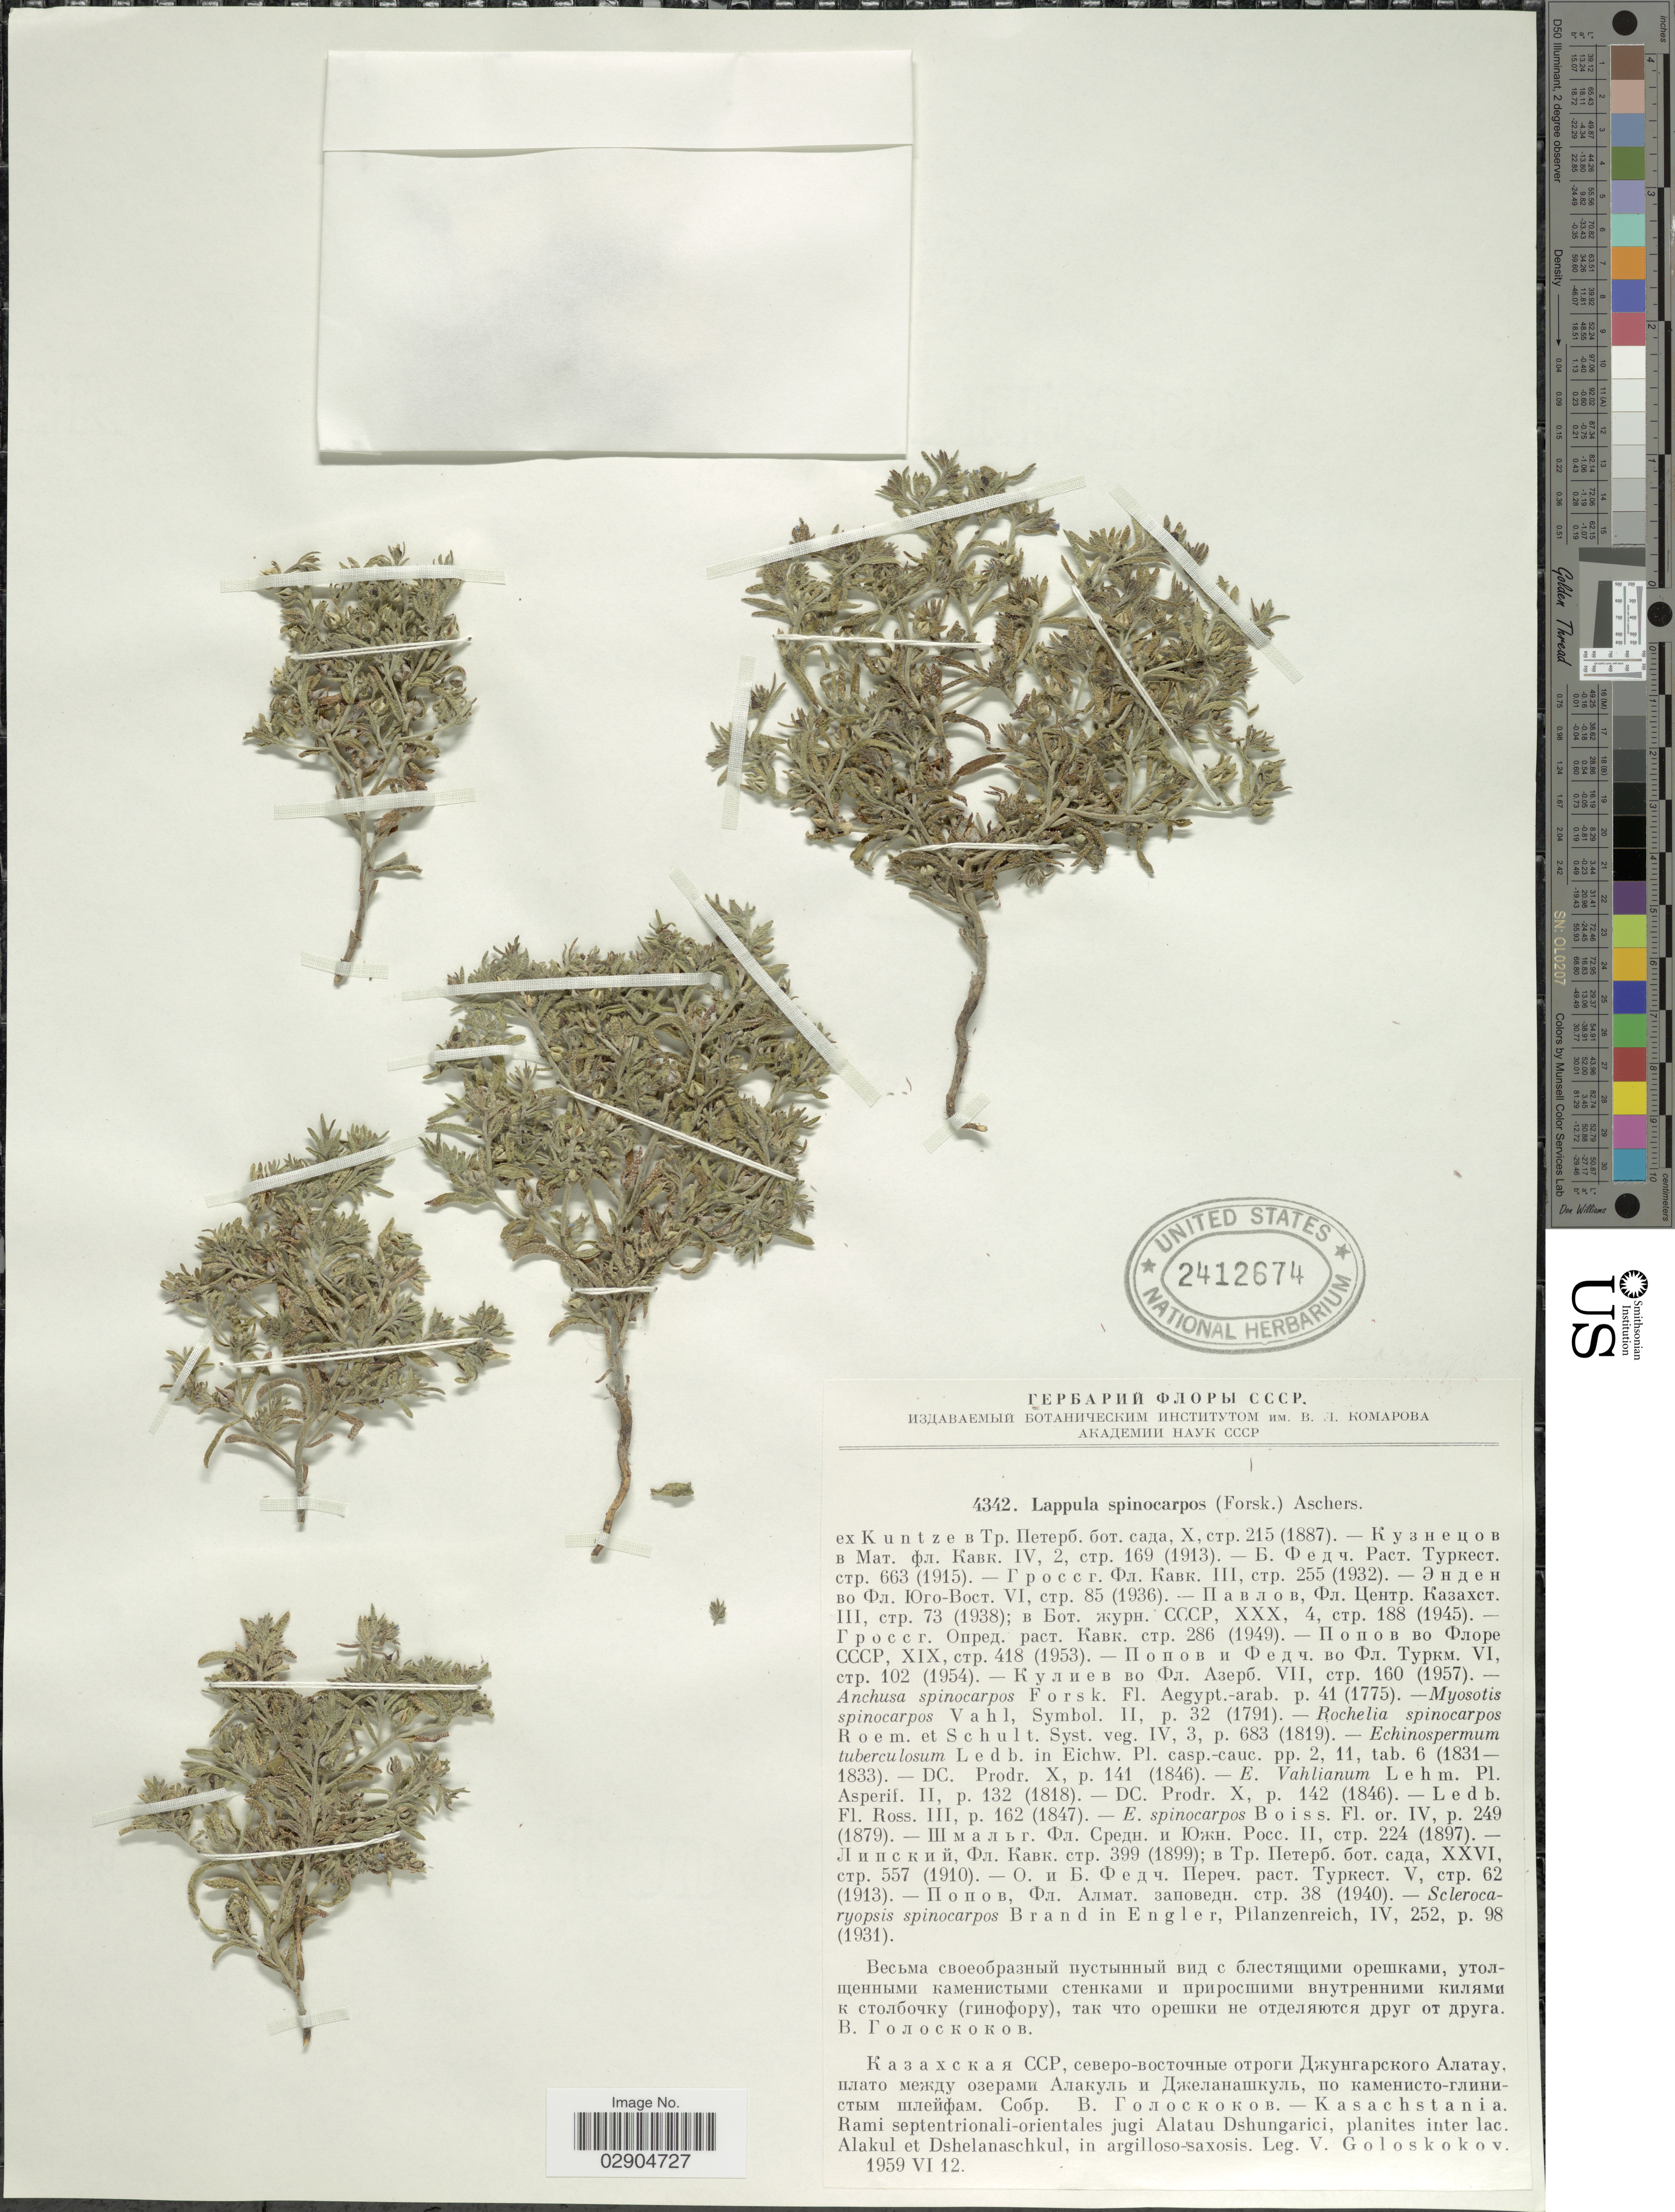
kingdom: Plantae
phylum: Tracheophyta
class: Magnoliopsida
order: Boraginales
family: Boraginaceae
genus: Lappula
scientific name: Lappula spinocarpos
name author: (Forssk.) Asch. ex Kuntze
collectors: V. P. Goloskokov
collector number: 4342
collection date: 1959-06-12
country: Kazakhstan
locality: Kasachstania. Rami septentrionali-orientales jugi Alatau Dshungarici, planites inter lac. Alakul et Dshelanaschkul, in argilloso-saxosis.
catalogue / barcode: US 2412674